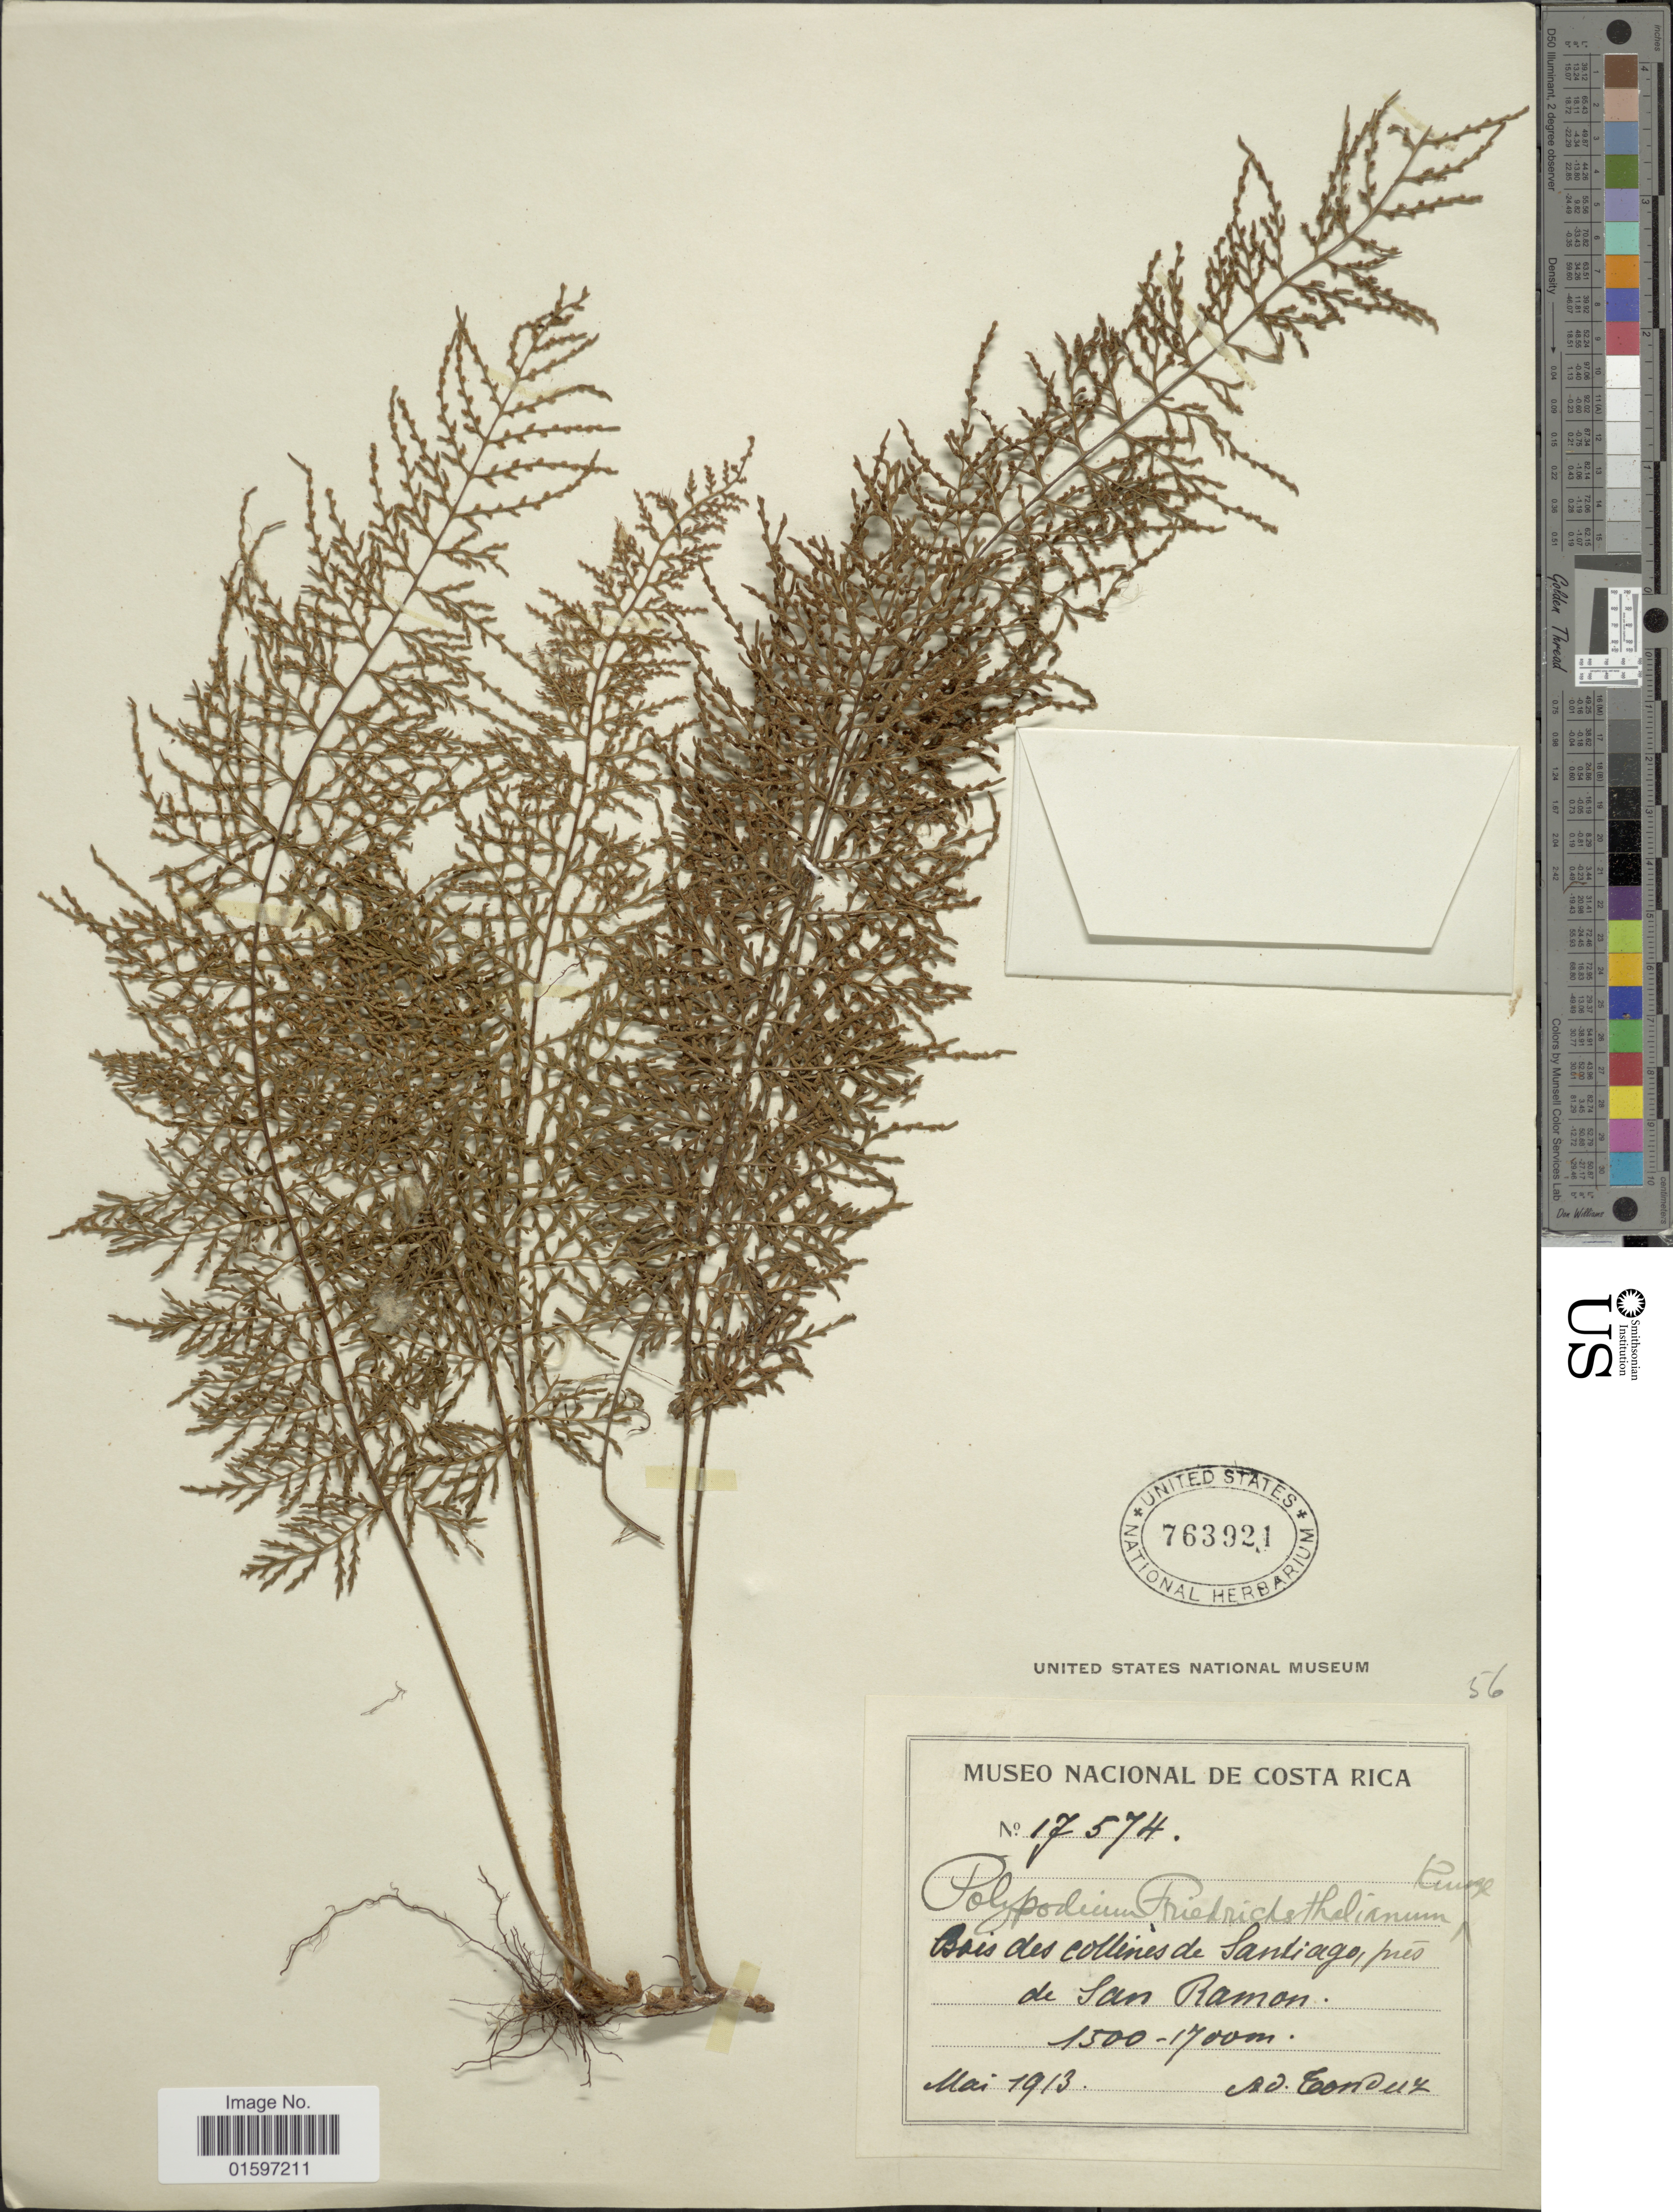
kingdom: Plantae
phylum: Tracheophyta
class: Polypodiopsida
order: Polypodiales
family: Polypodiaceae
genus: Pleopeltis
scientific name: Pleopeltis friedrichsthaliana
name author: (Kunze)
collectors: A. Tonduz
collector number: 17574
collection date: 1913-05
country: Costa Rica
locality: Bais des collines de Santiago, prés de San Ramon.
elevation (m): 1500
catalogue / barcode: US 763921